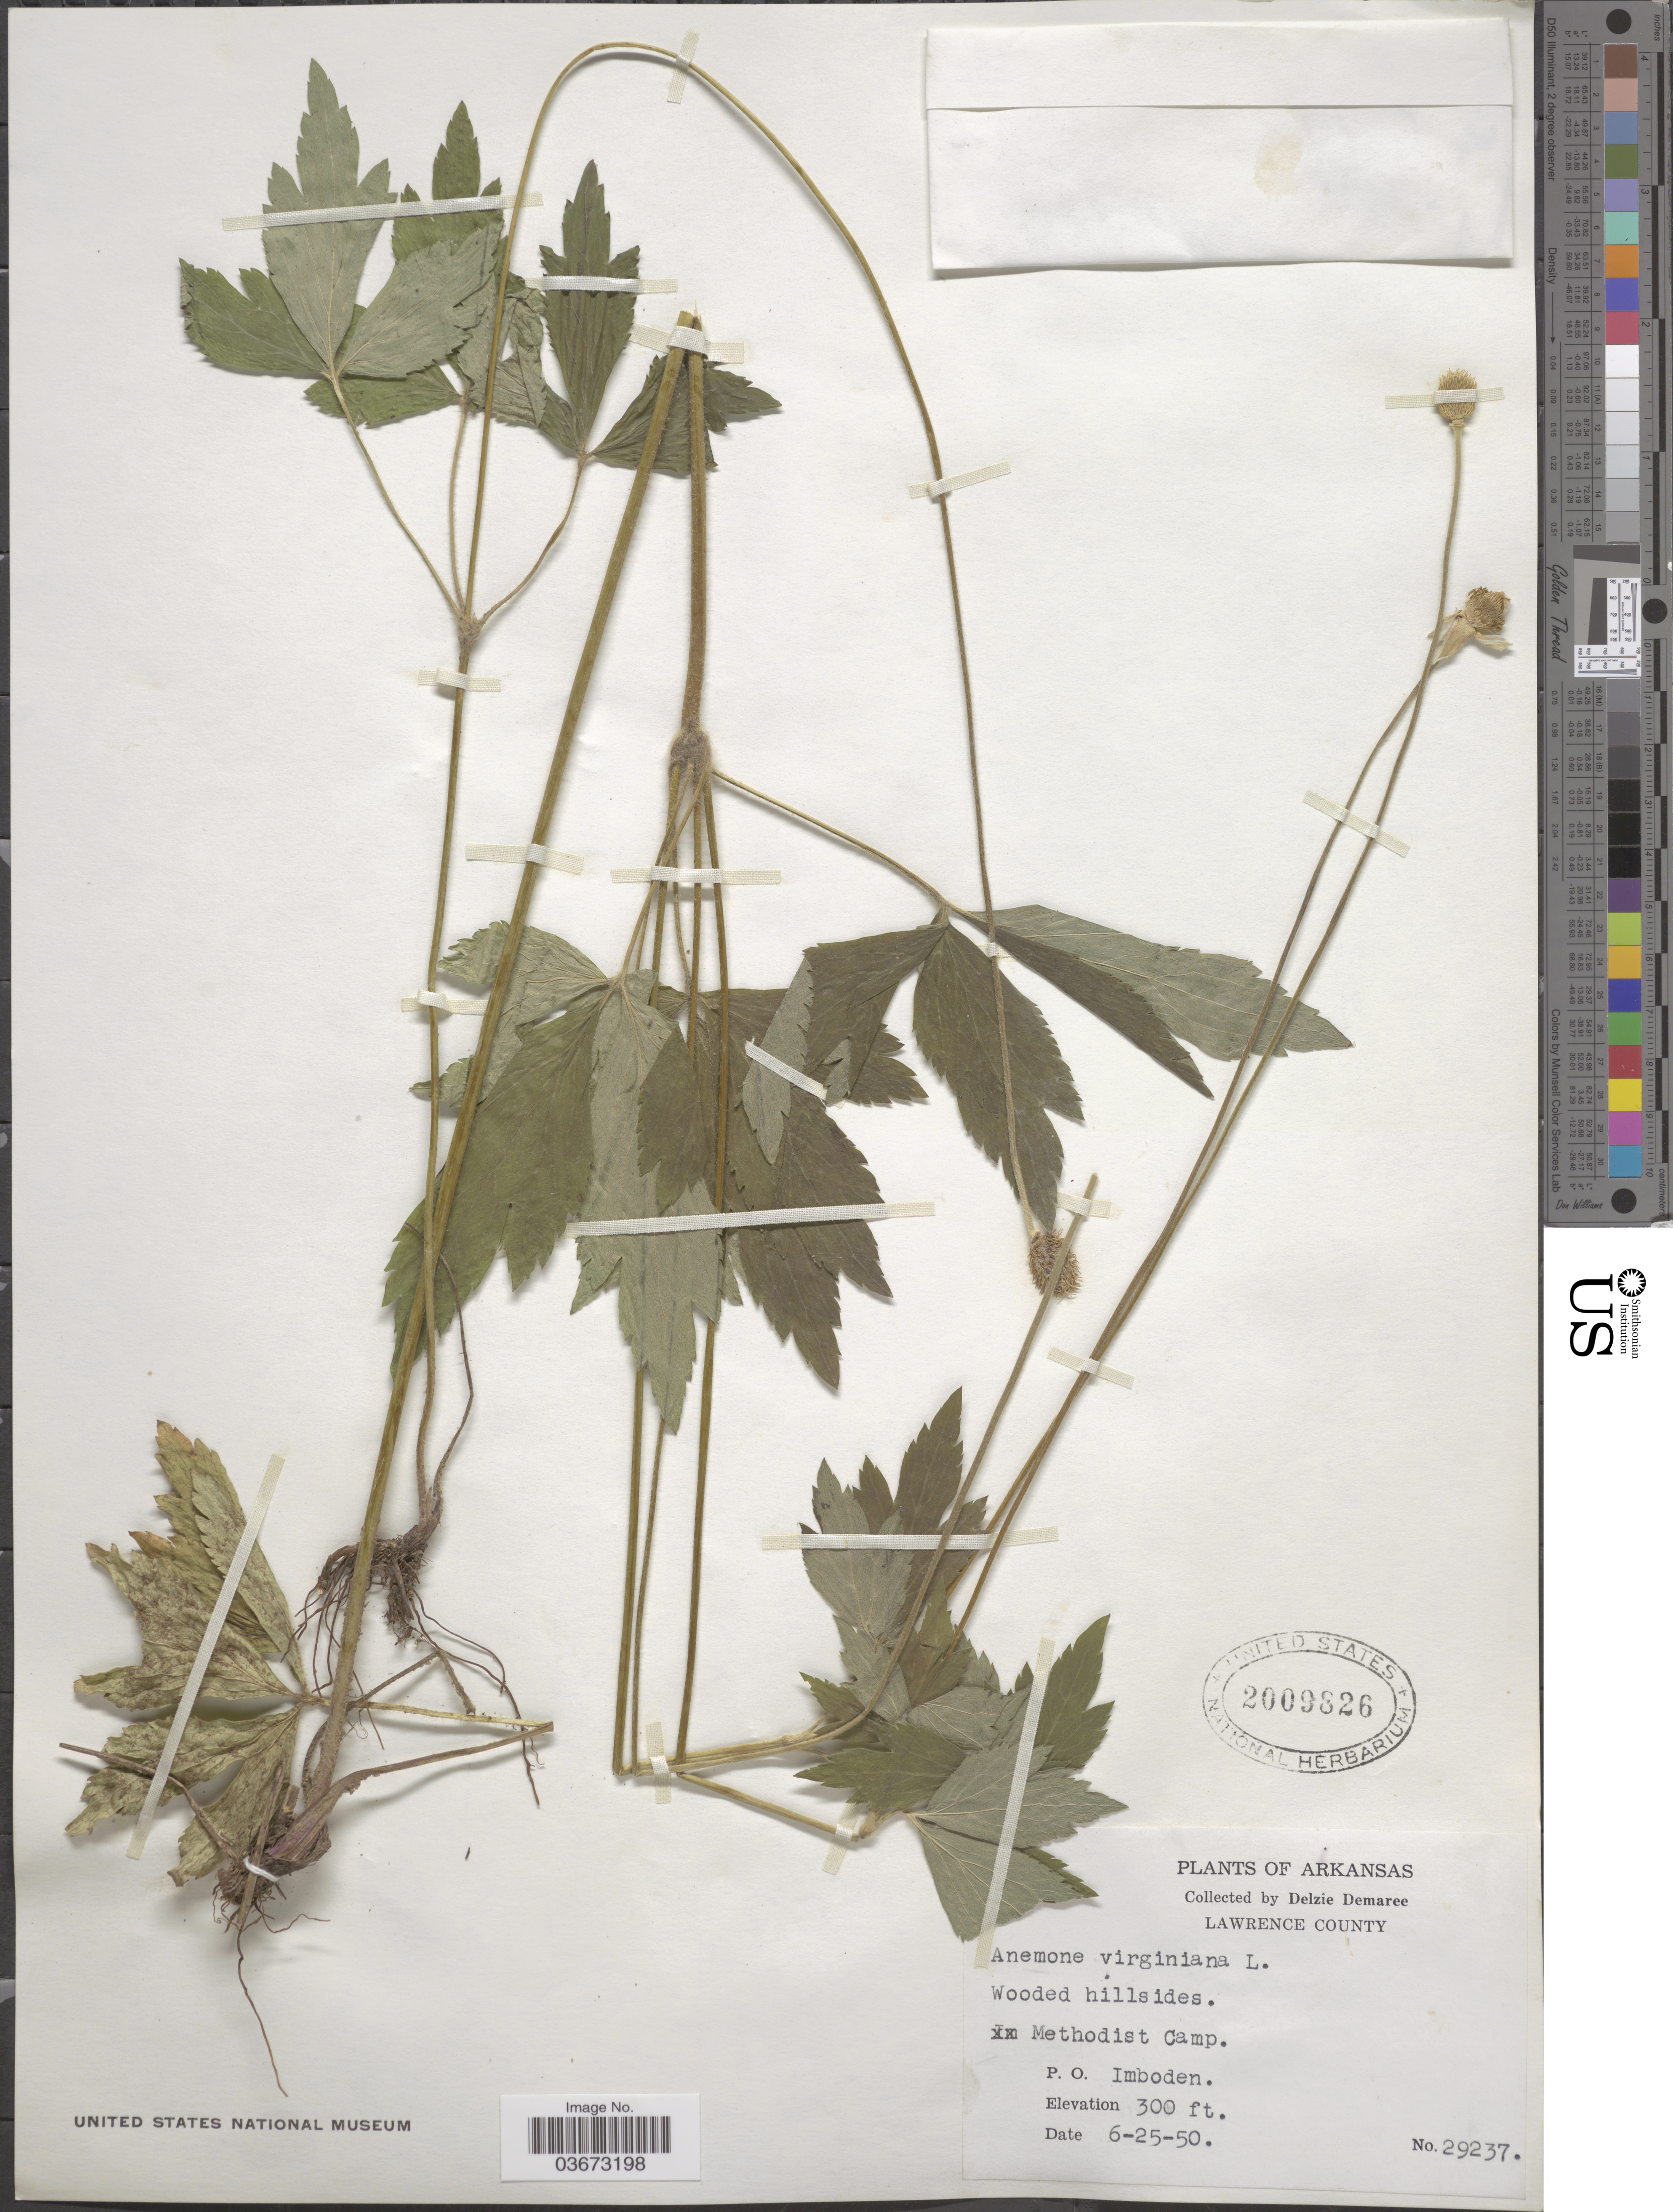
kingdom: Plantae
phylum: Tracheophyta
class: Magnoliopsida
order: Ranunculales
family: Ranunculaceae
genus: Anemone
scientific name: Anemone virginiana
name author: L.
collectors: D. Demaree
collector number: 29237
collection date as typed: Transcribed d/m/y: 25/6/50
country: United States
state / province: Arkansas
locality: Lawrence County. Methodist Camp. P. O. Imboden.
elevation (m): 91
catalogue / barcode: US 2009826